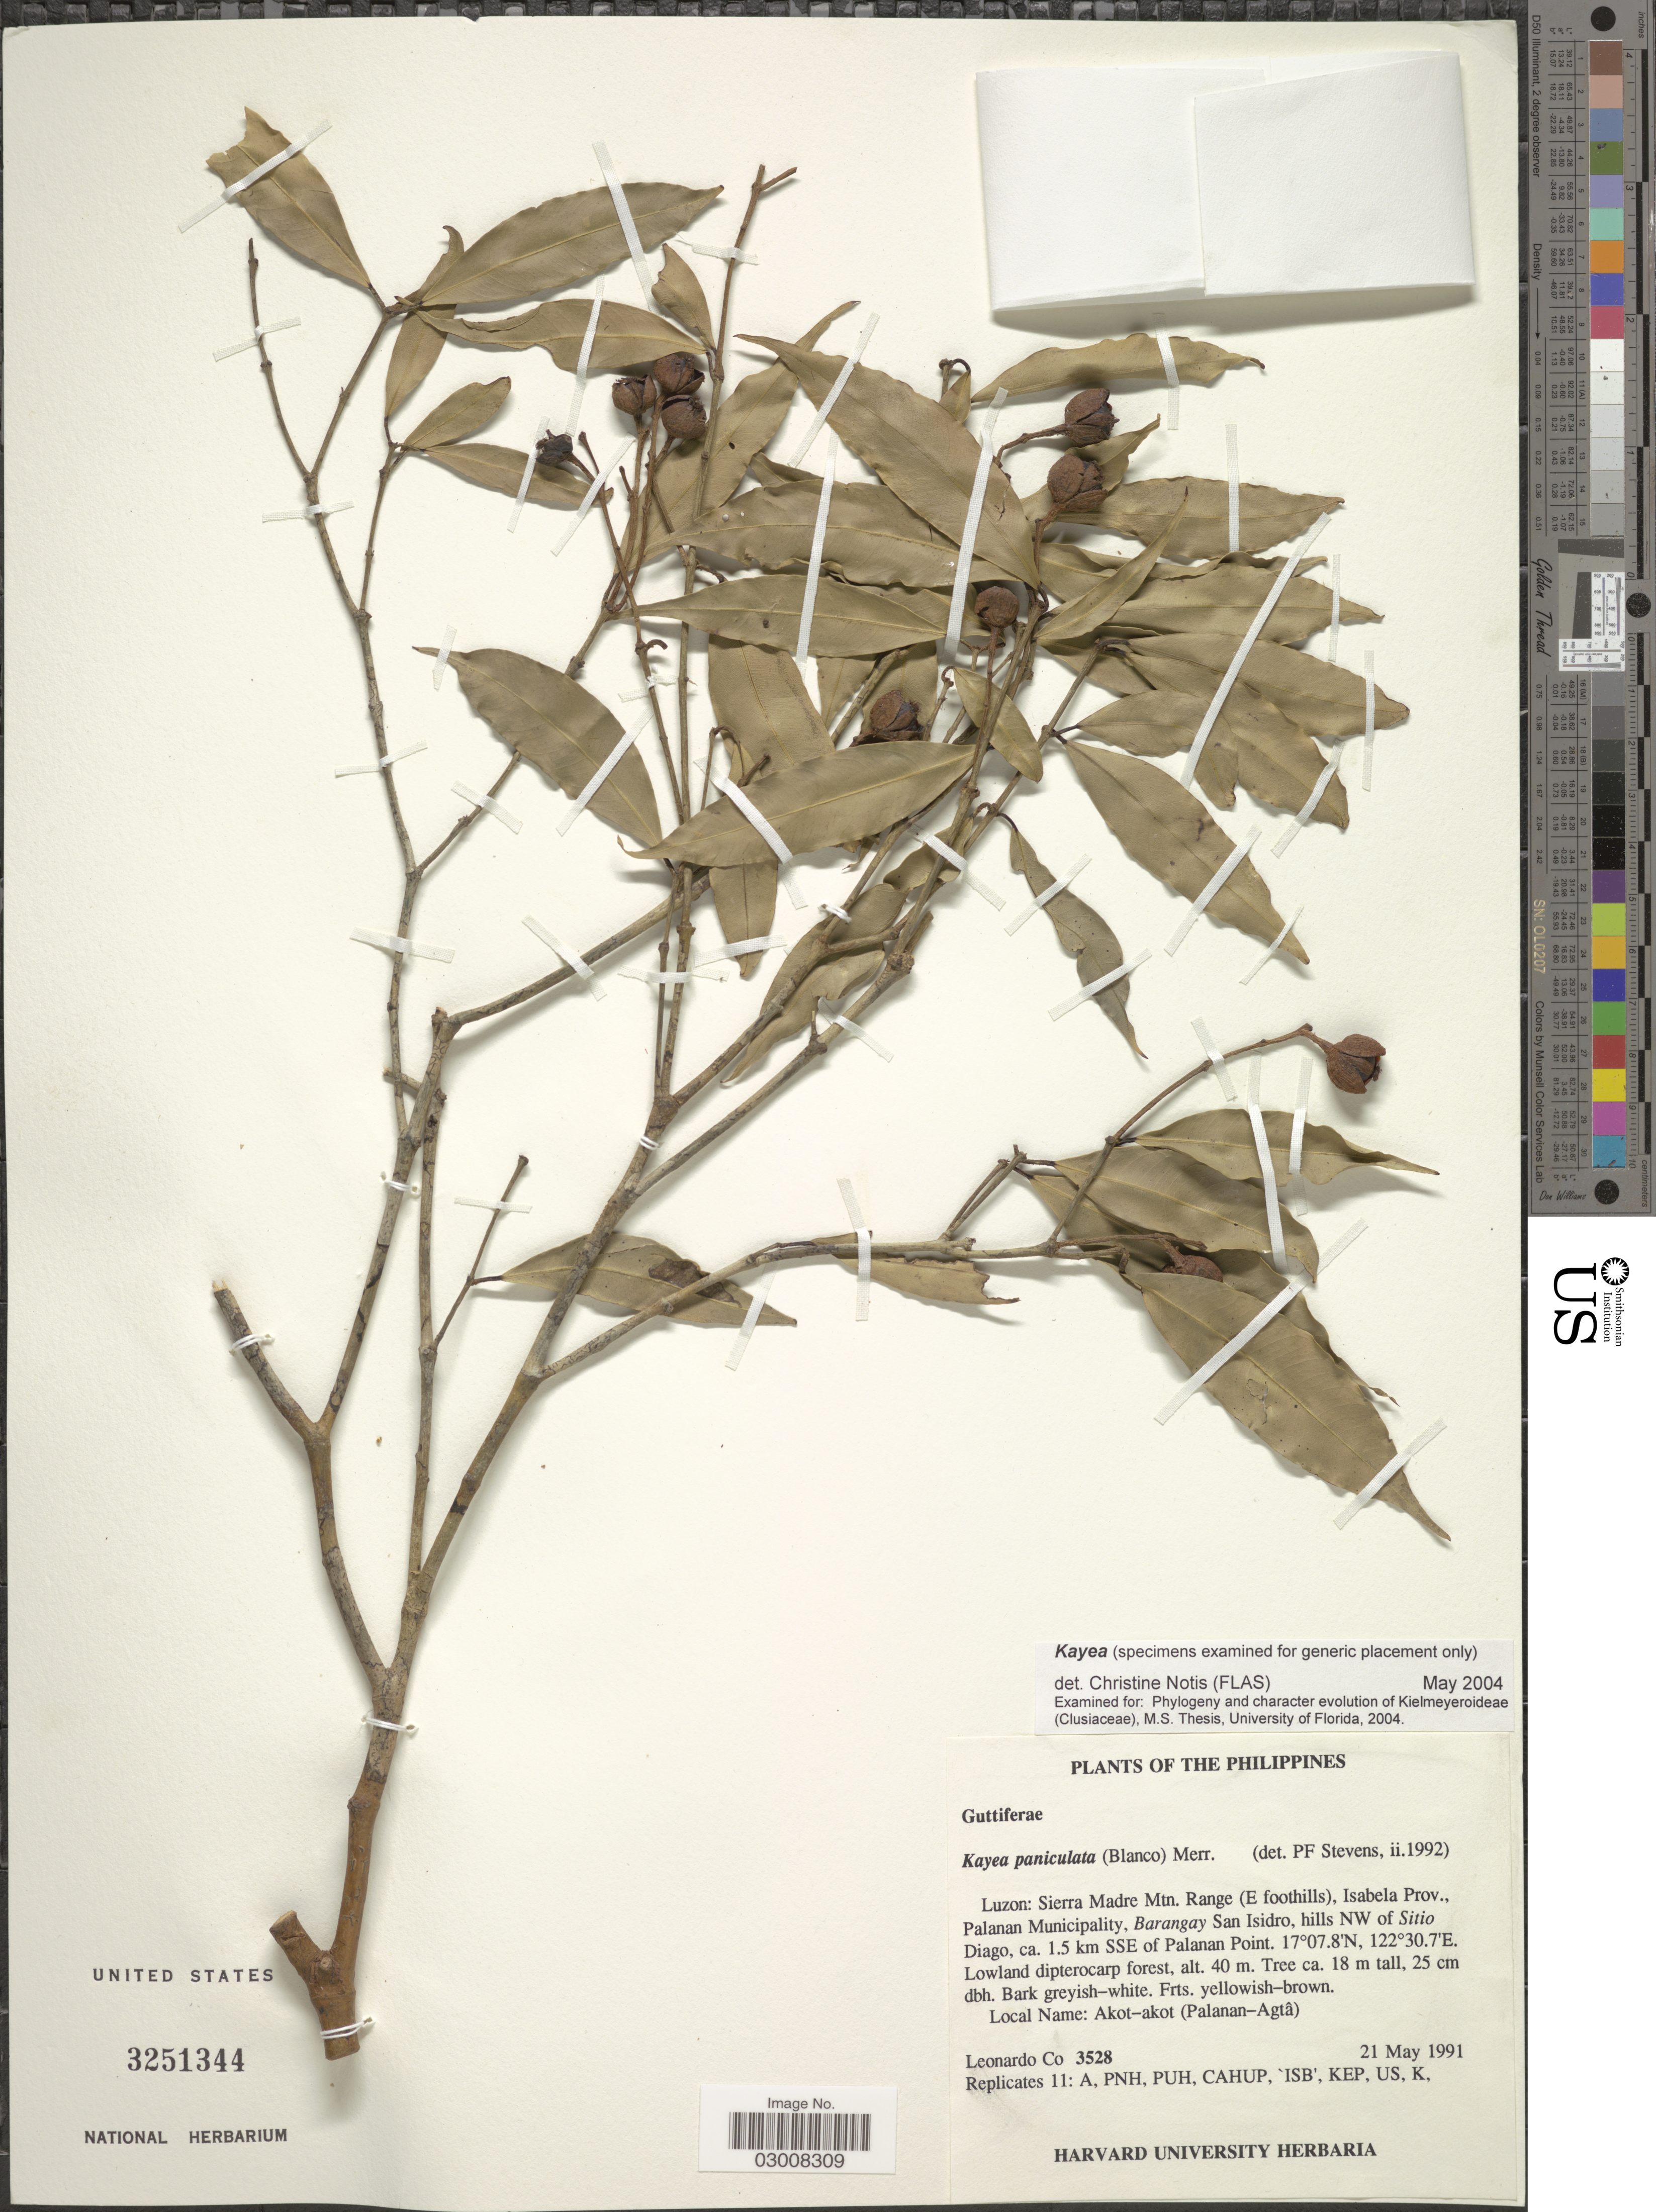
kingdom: Plantae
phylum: Tracheophyta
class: Magnoliopsida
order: Malpighiales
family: Calophyllaceae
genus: Kayea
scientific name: Kayea paniculata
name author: (Blanco) Merr.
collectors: L. Co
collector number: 3528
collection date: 1991-05-21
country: Philippines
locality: Luzon: Sierra Madre Mtn. Range (E foothills), Isabela Prov., Palanan Municipality, Barangay San Isidro, hills NW of Sitio Diago, ca. 1.5 km SSE of Palanan Point.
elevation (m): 40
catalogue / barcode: US 3251344